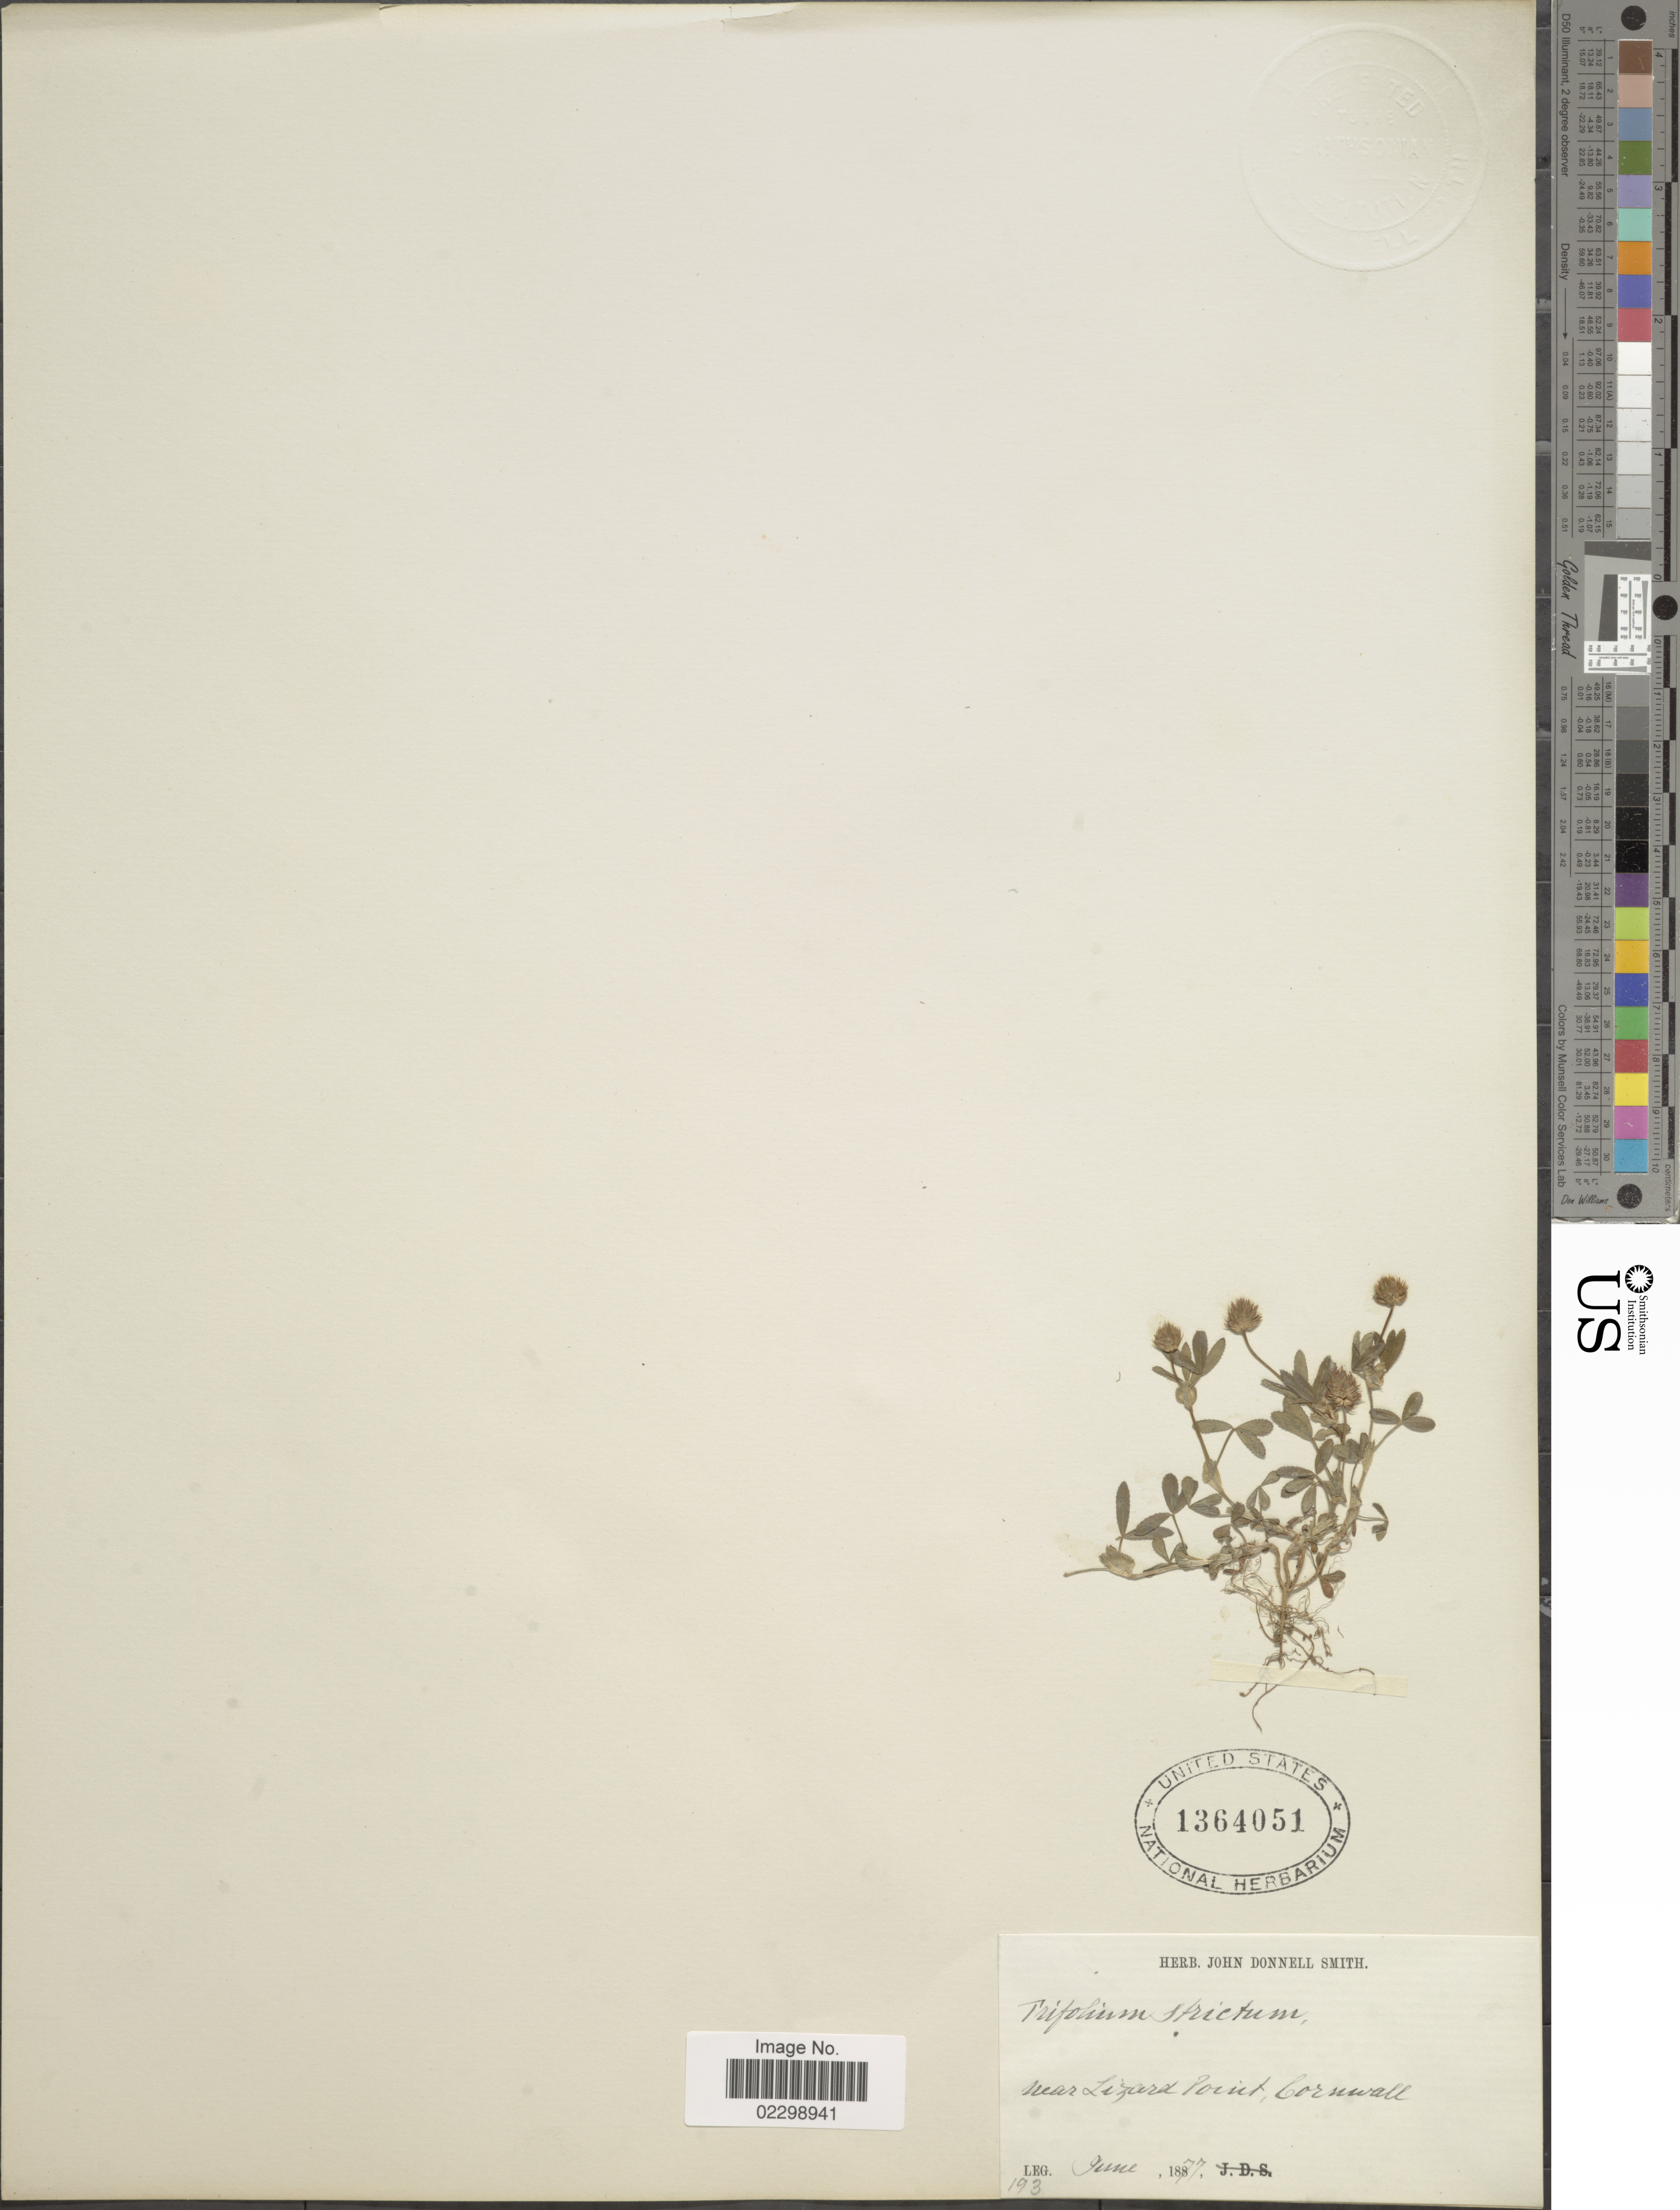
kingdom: Plantae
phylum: Tracheophyta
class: Magnoliopsida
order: Fabales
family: Fabaceae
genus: Trifolium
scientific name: Trifolium strictum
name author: L.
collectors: ex Herb. John Donnell Smith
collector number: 193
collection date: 1877-06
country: United Kingdom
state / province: England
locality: Near Lizard Point, Cornwall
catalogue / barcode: US 1364051